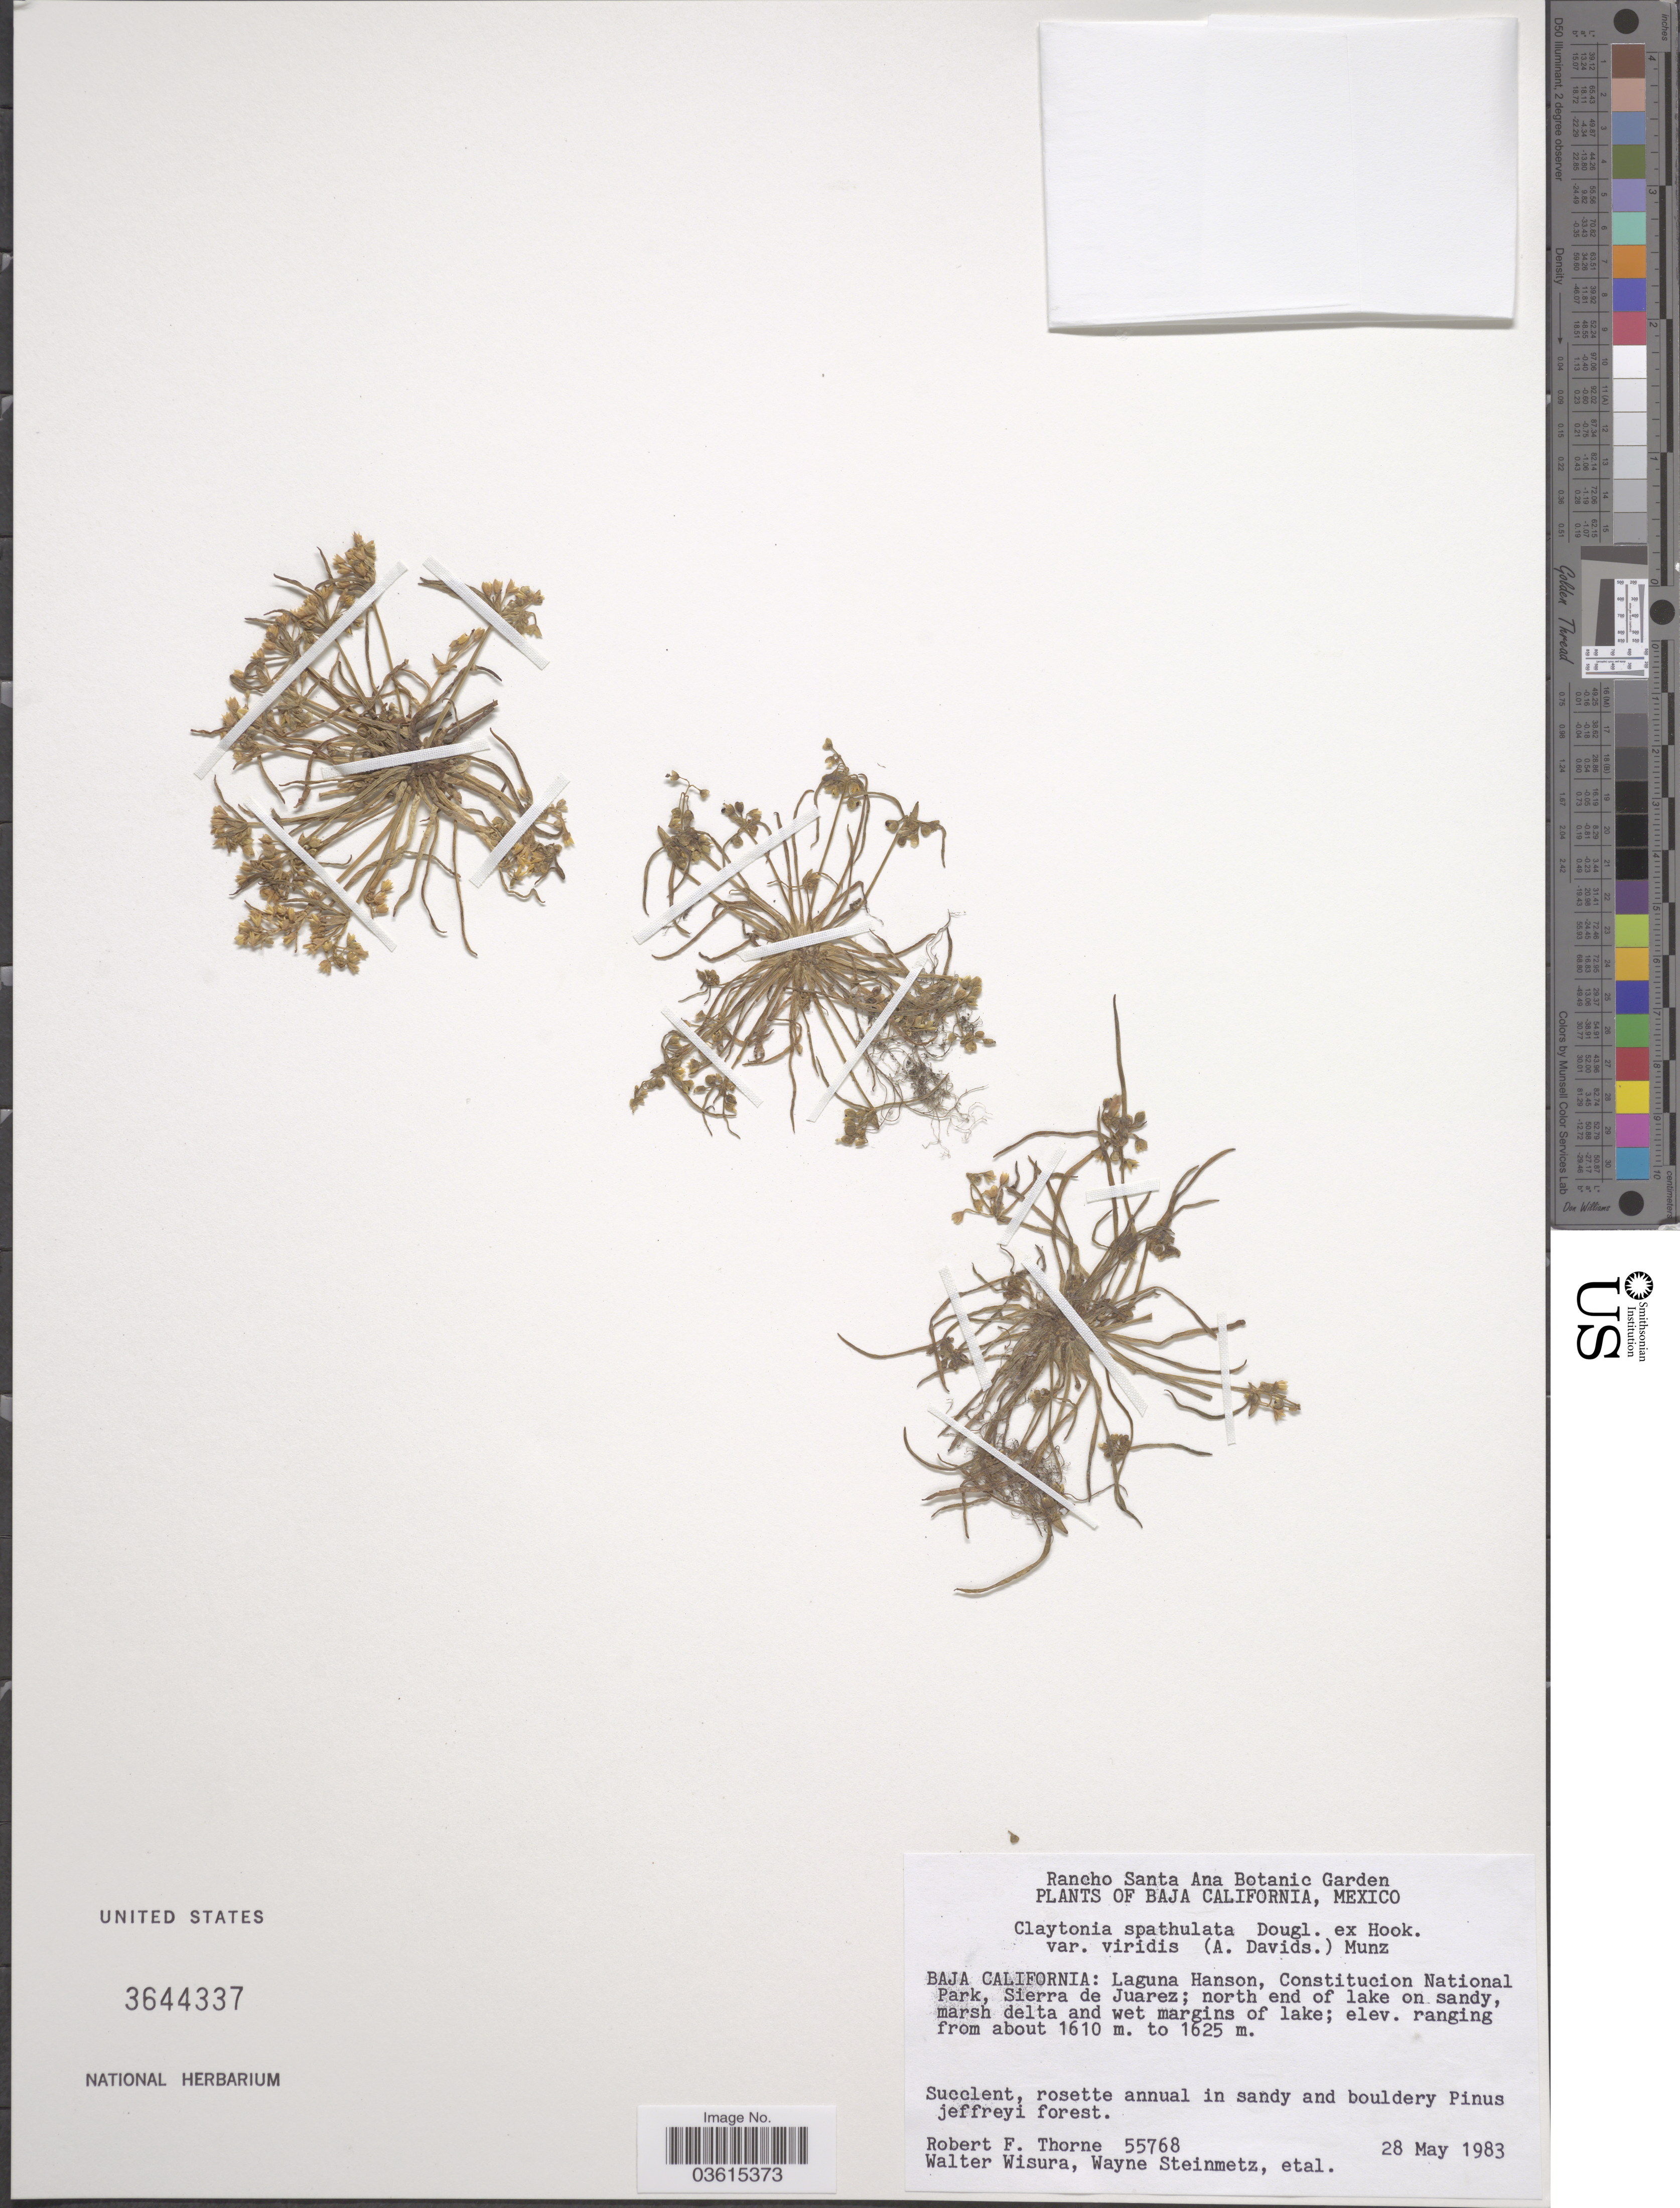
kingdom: Plantae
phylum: Tracheophyta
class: Magnoliopsida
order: Caryophyllales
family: Montiaceae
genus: Claytonia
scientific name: Claytonia spathulata var. viridis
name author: (Davidson) Munz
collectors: R. F. Thorne, W. Wisura, W. Steinmetz & et al.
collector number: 55768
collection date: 1983-05-28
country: Mexico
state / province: Baja California Norte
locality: Laguna Hanson, Constitucion National Park, Sierra de Juarez; north end of lake.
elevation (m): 1610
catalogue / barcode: US 3644337